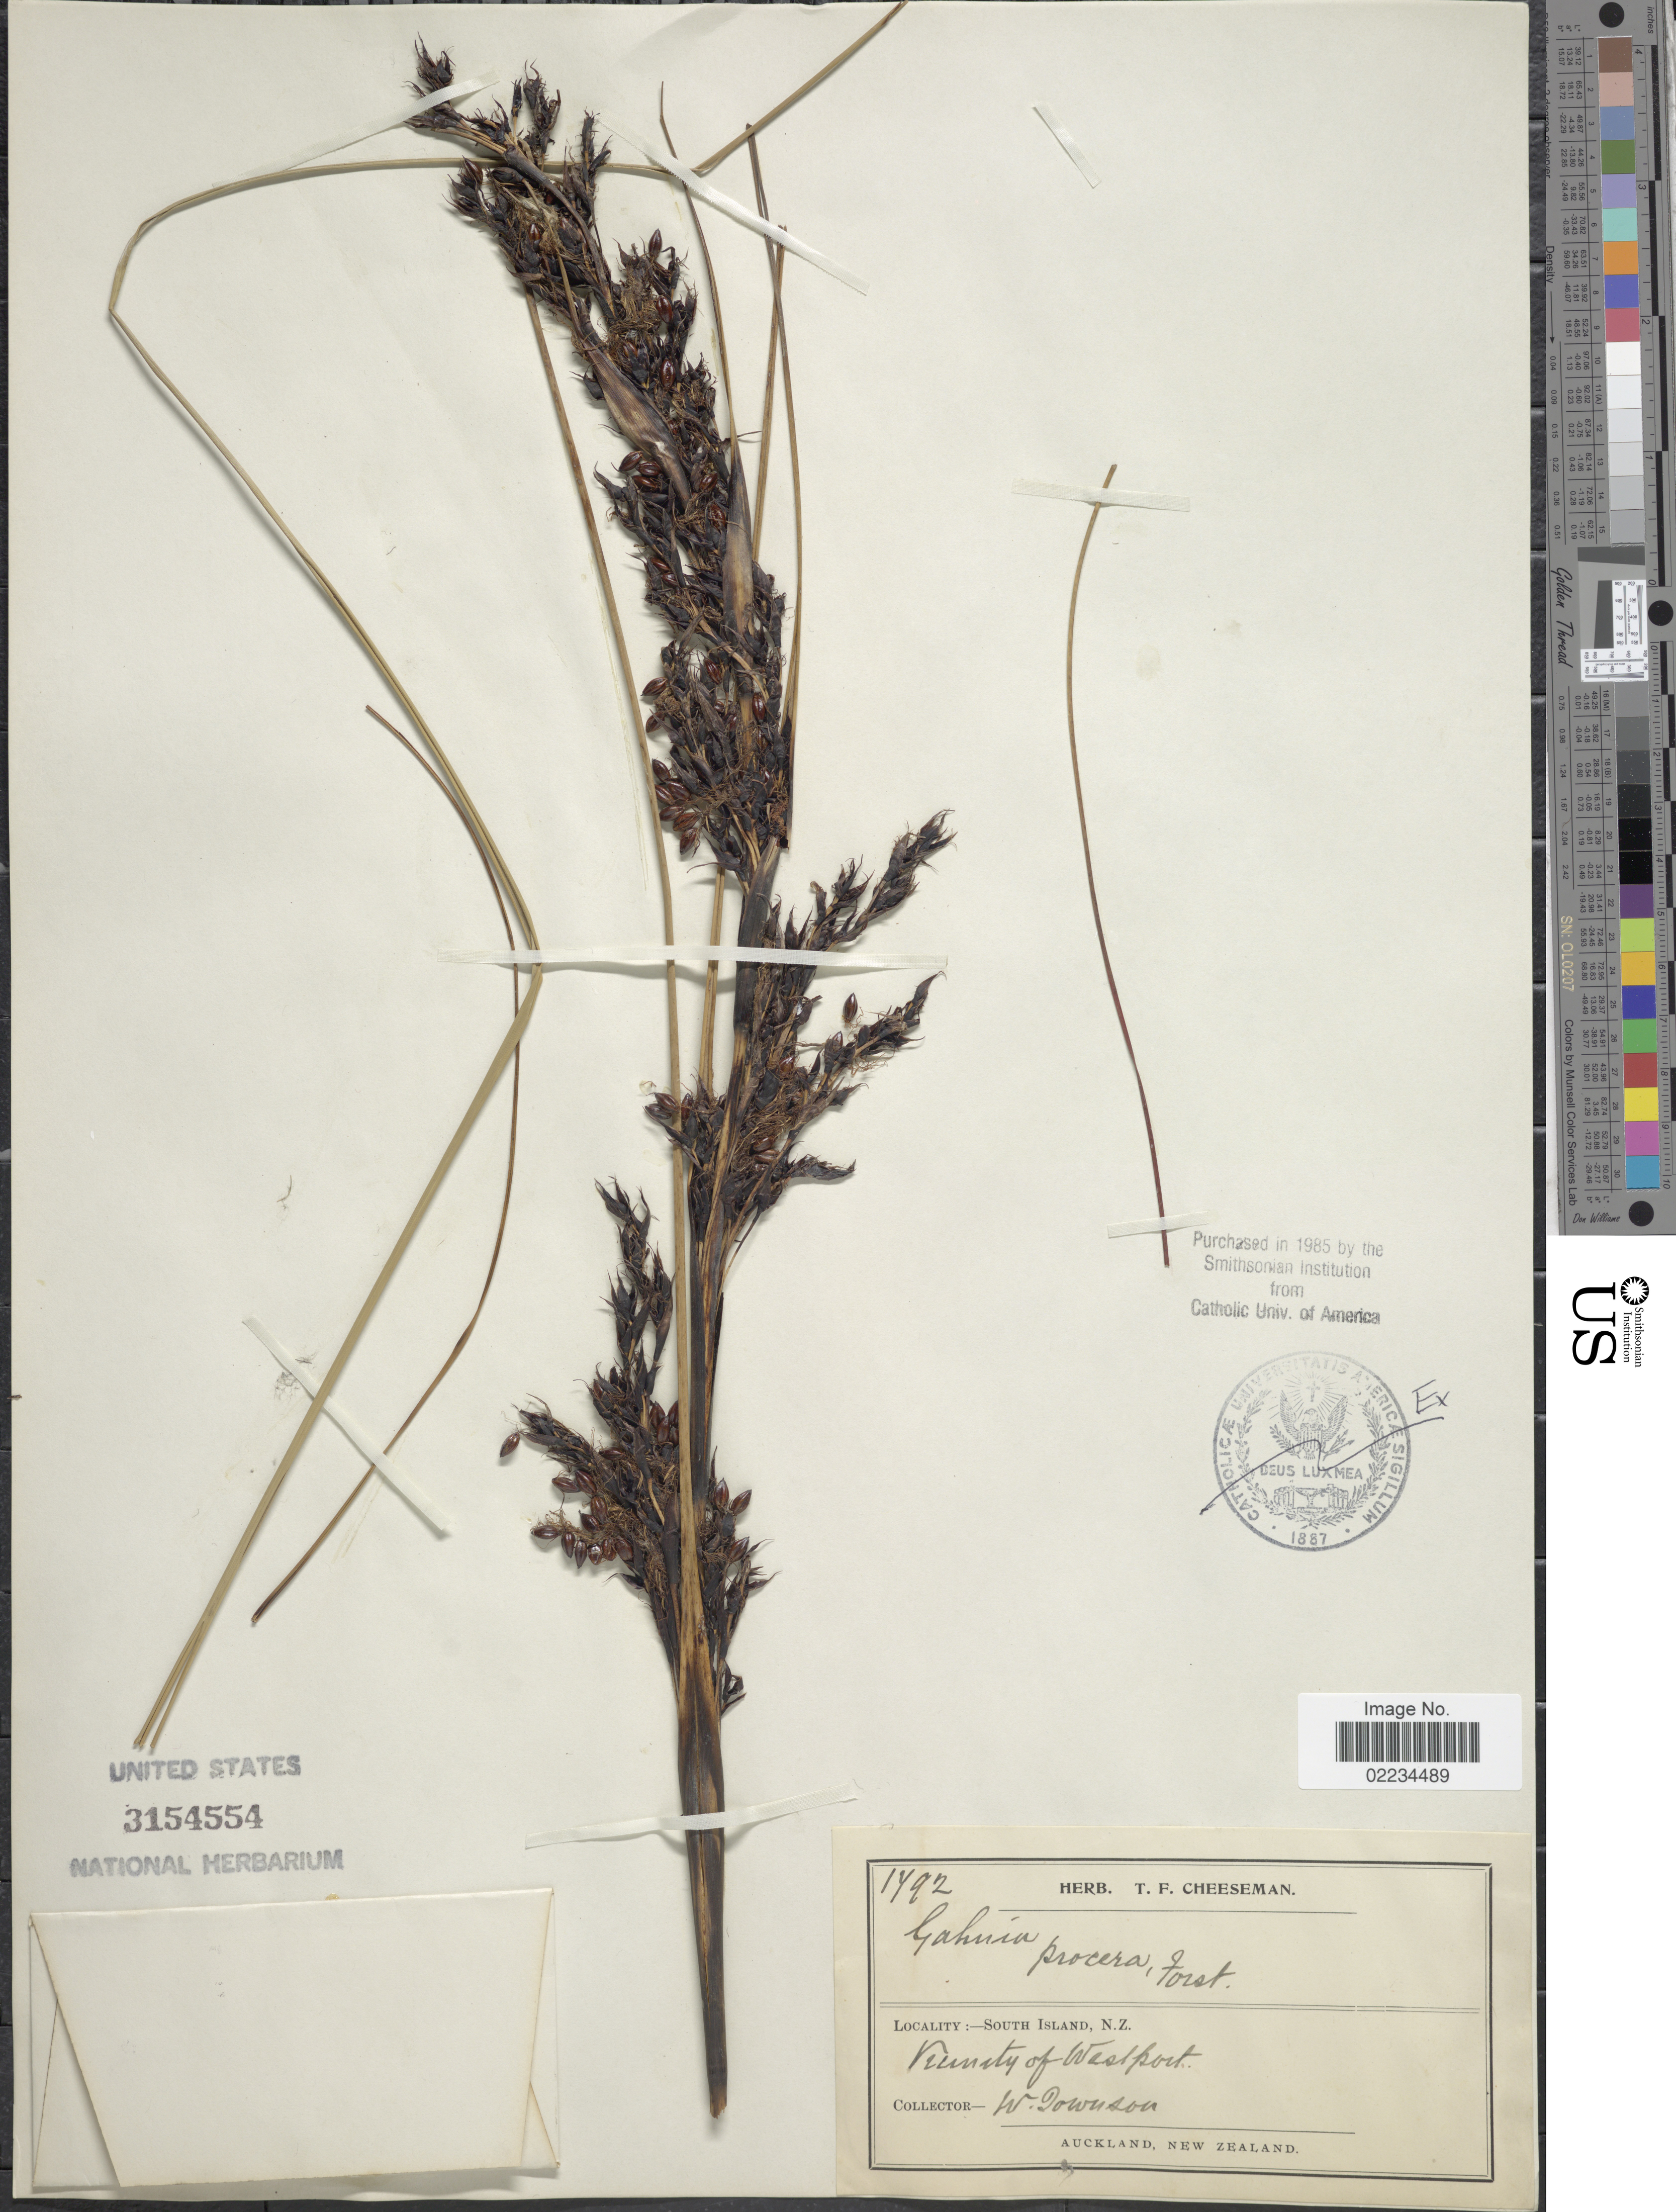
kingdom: Plantae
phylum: Tracheophyta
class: Liliopsida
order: Poales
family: Cyperaceae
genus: Gahnia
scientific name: Gahnia procera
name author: J.R. Forst. & G. Forst.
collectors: W. Townson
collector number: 1792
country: New Zealand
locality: South Island, Vicinity of Westport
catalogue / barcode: US 3154554